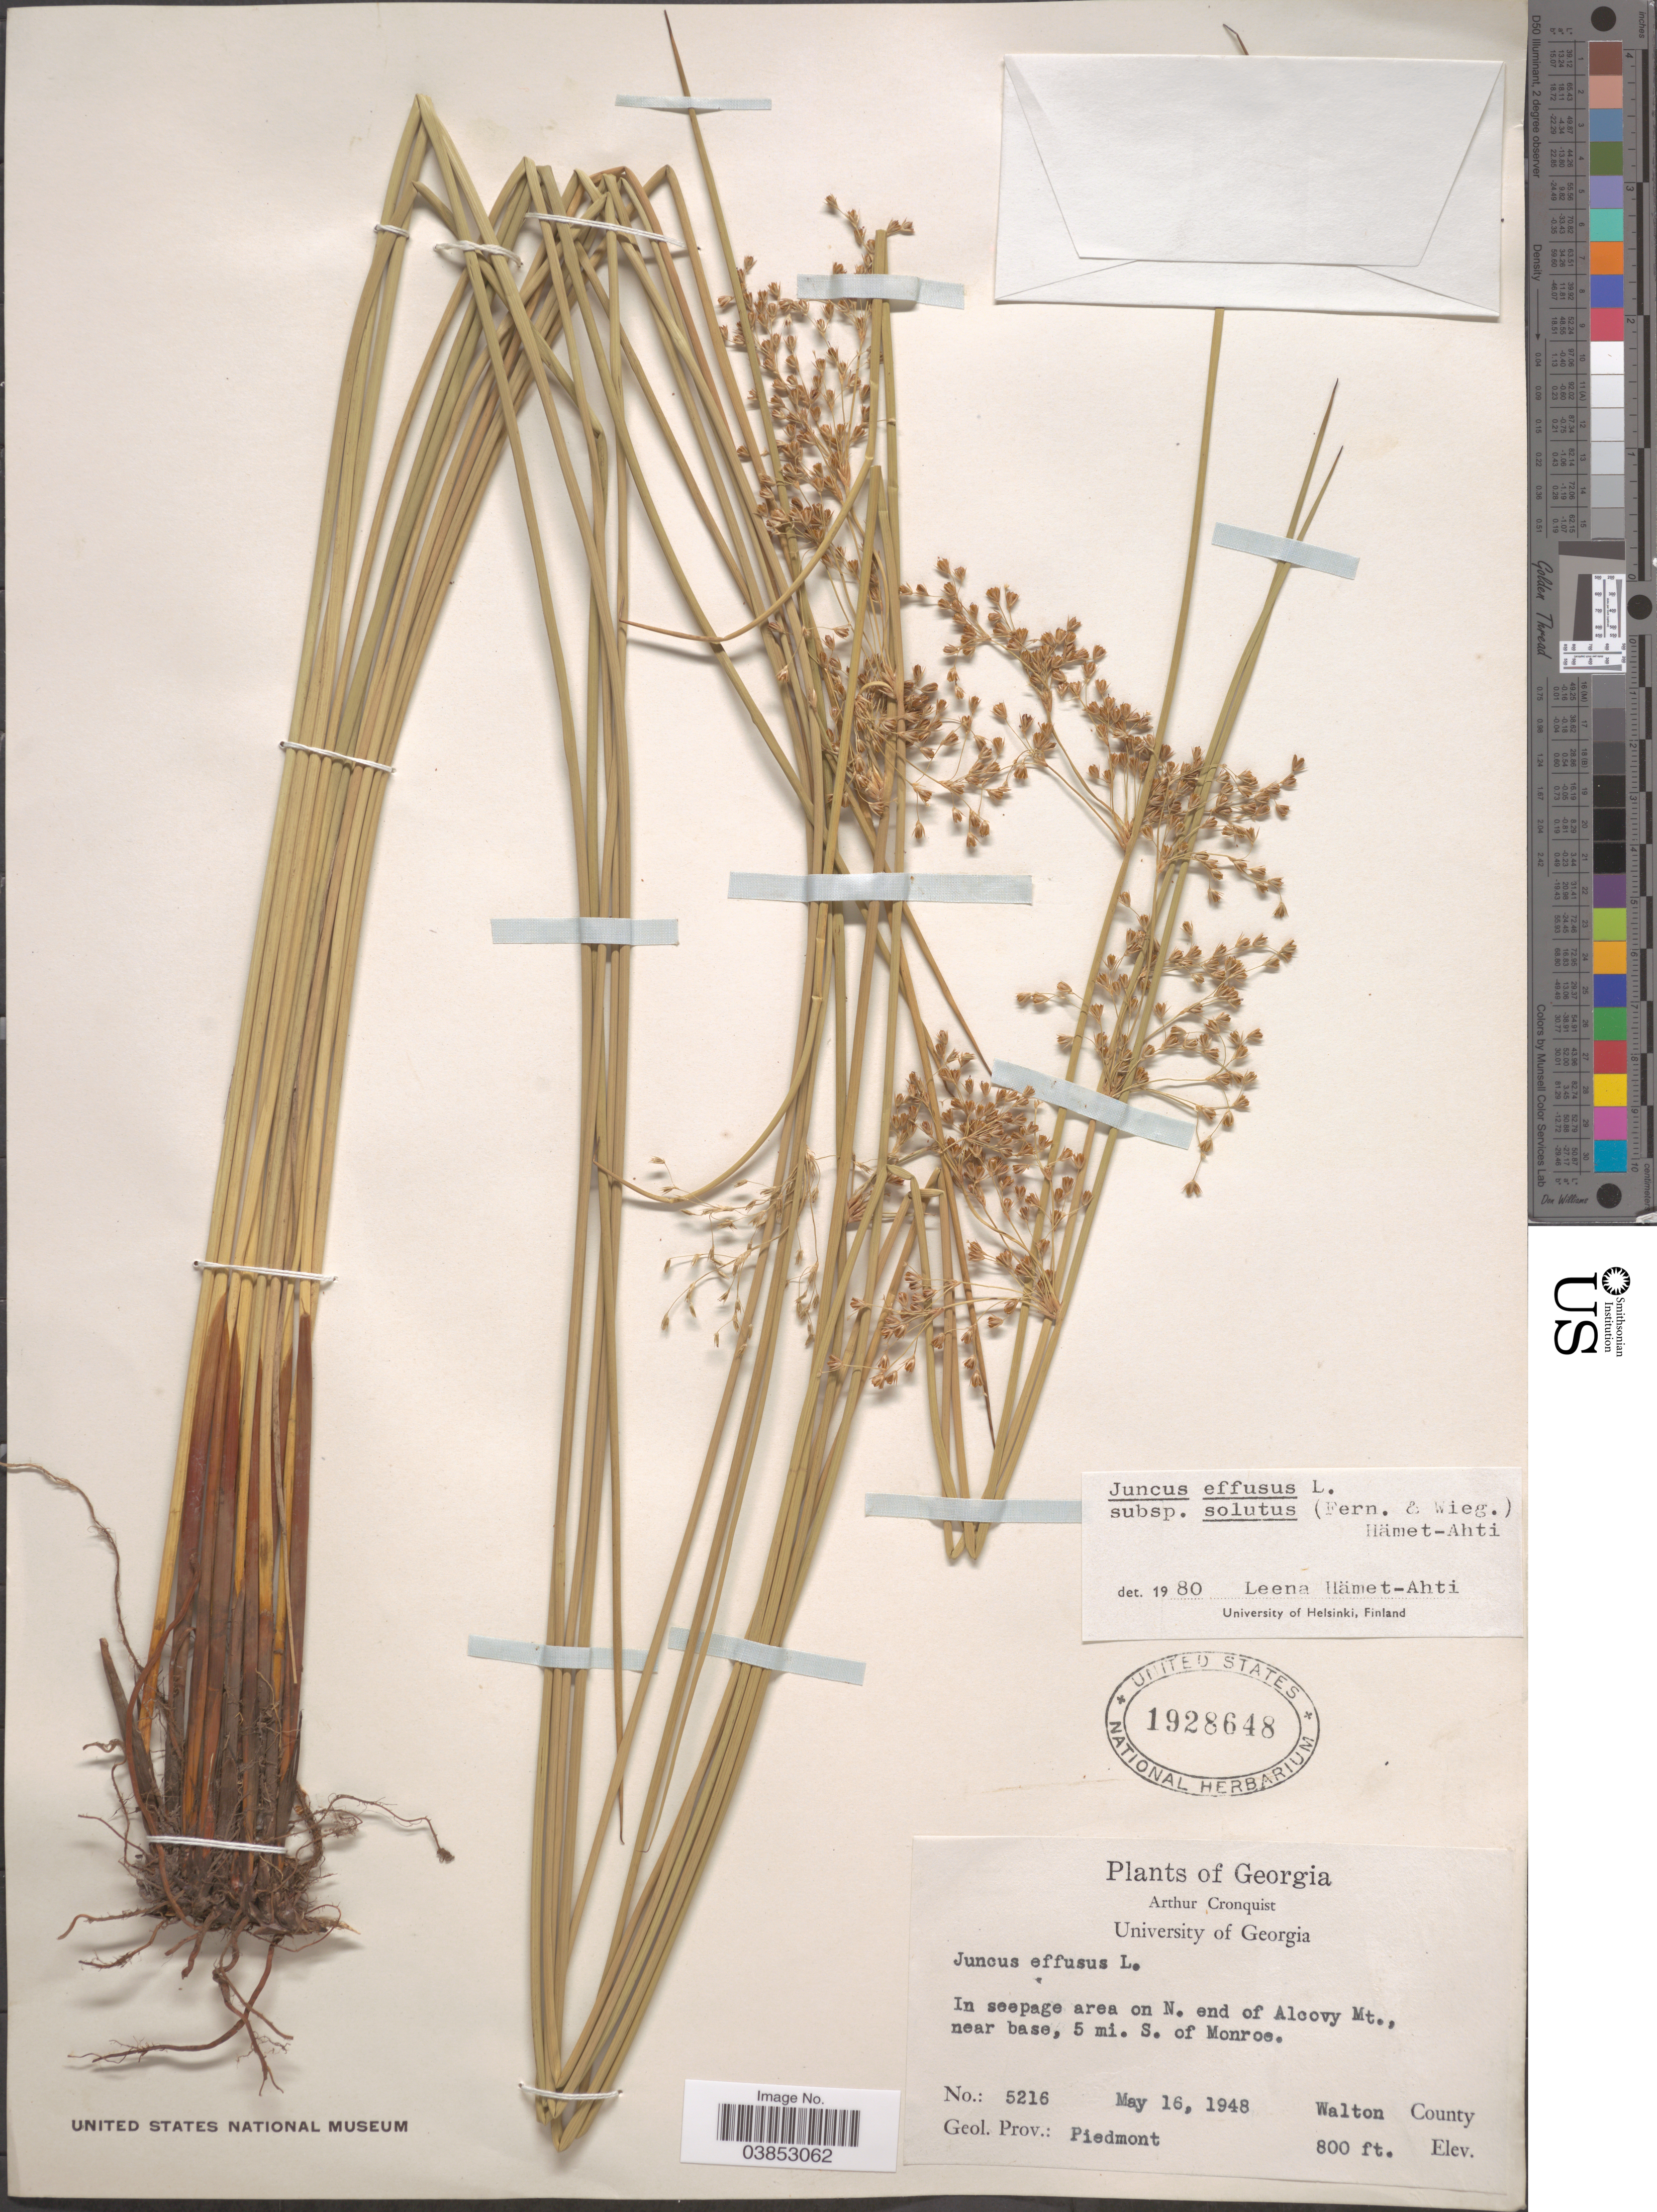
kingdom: Plantae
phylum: Tracheophyta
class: Liliopsida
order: Poales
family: Juncaceae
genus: Juncus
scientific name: Juncus effusus var. solutus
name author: Fernald & Wiegand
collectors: A. J. Cronquist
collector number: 5216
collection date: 1948-05-16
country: United States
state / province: Georgia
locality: In seepage area on N. end of Alcovy Mt., near base, 5 mi. S. of Monroe. Walton County. Geol. Prov.: Piedmont.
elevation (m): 244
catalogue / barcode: US 1928648